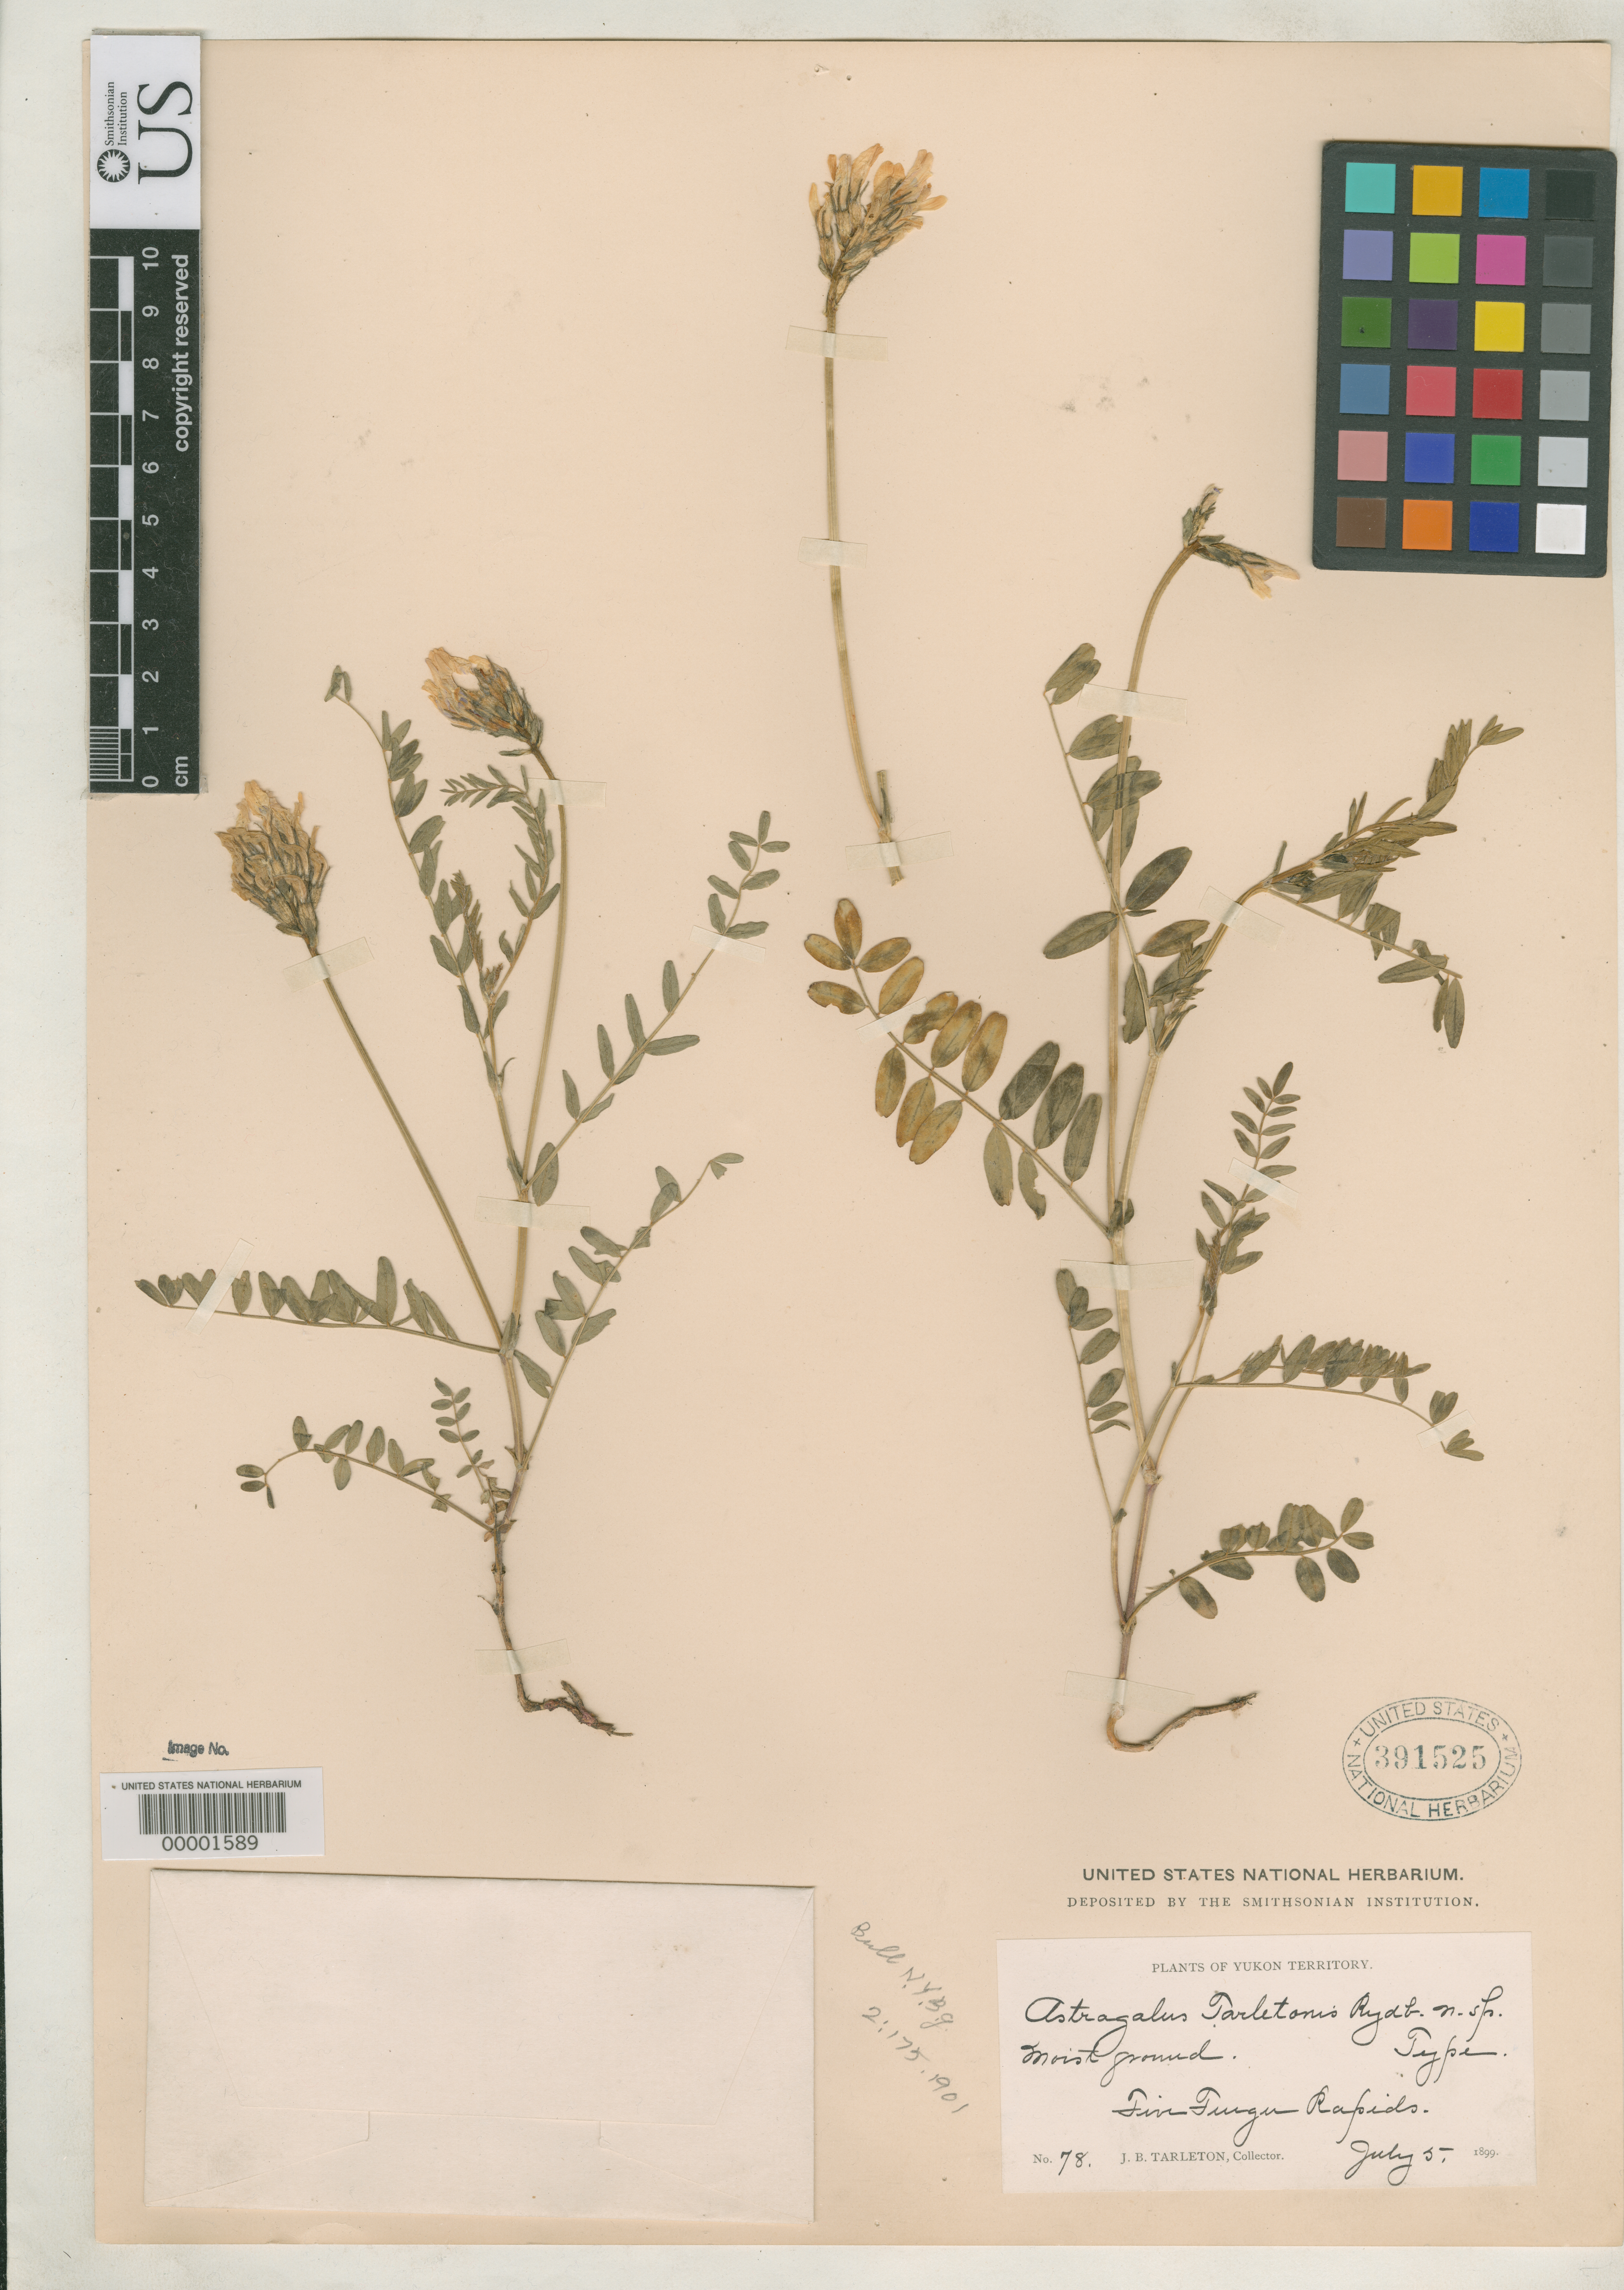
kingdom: Plantae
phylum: Tracheophyta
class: Magnoliopsida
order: Fabales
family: Fabaceae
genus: Astragalus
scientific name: Astragalus tarletonis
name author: Rydb.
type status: Isotype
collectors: J. Tarleton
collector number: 78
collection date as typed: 15 Jul 1899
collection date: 1899-07-15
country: United States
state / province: Alaska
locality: Five Finger Rapids.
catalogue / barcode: US 391525